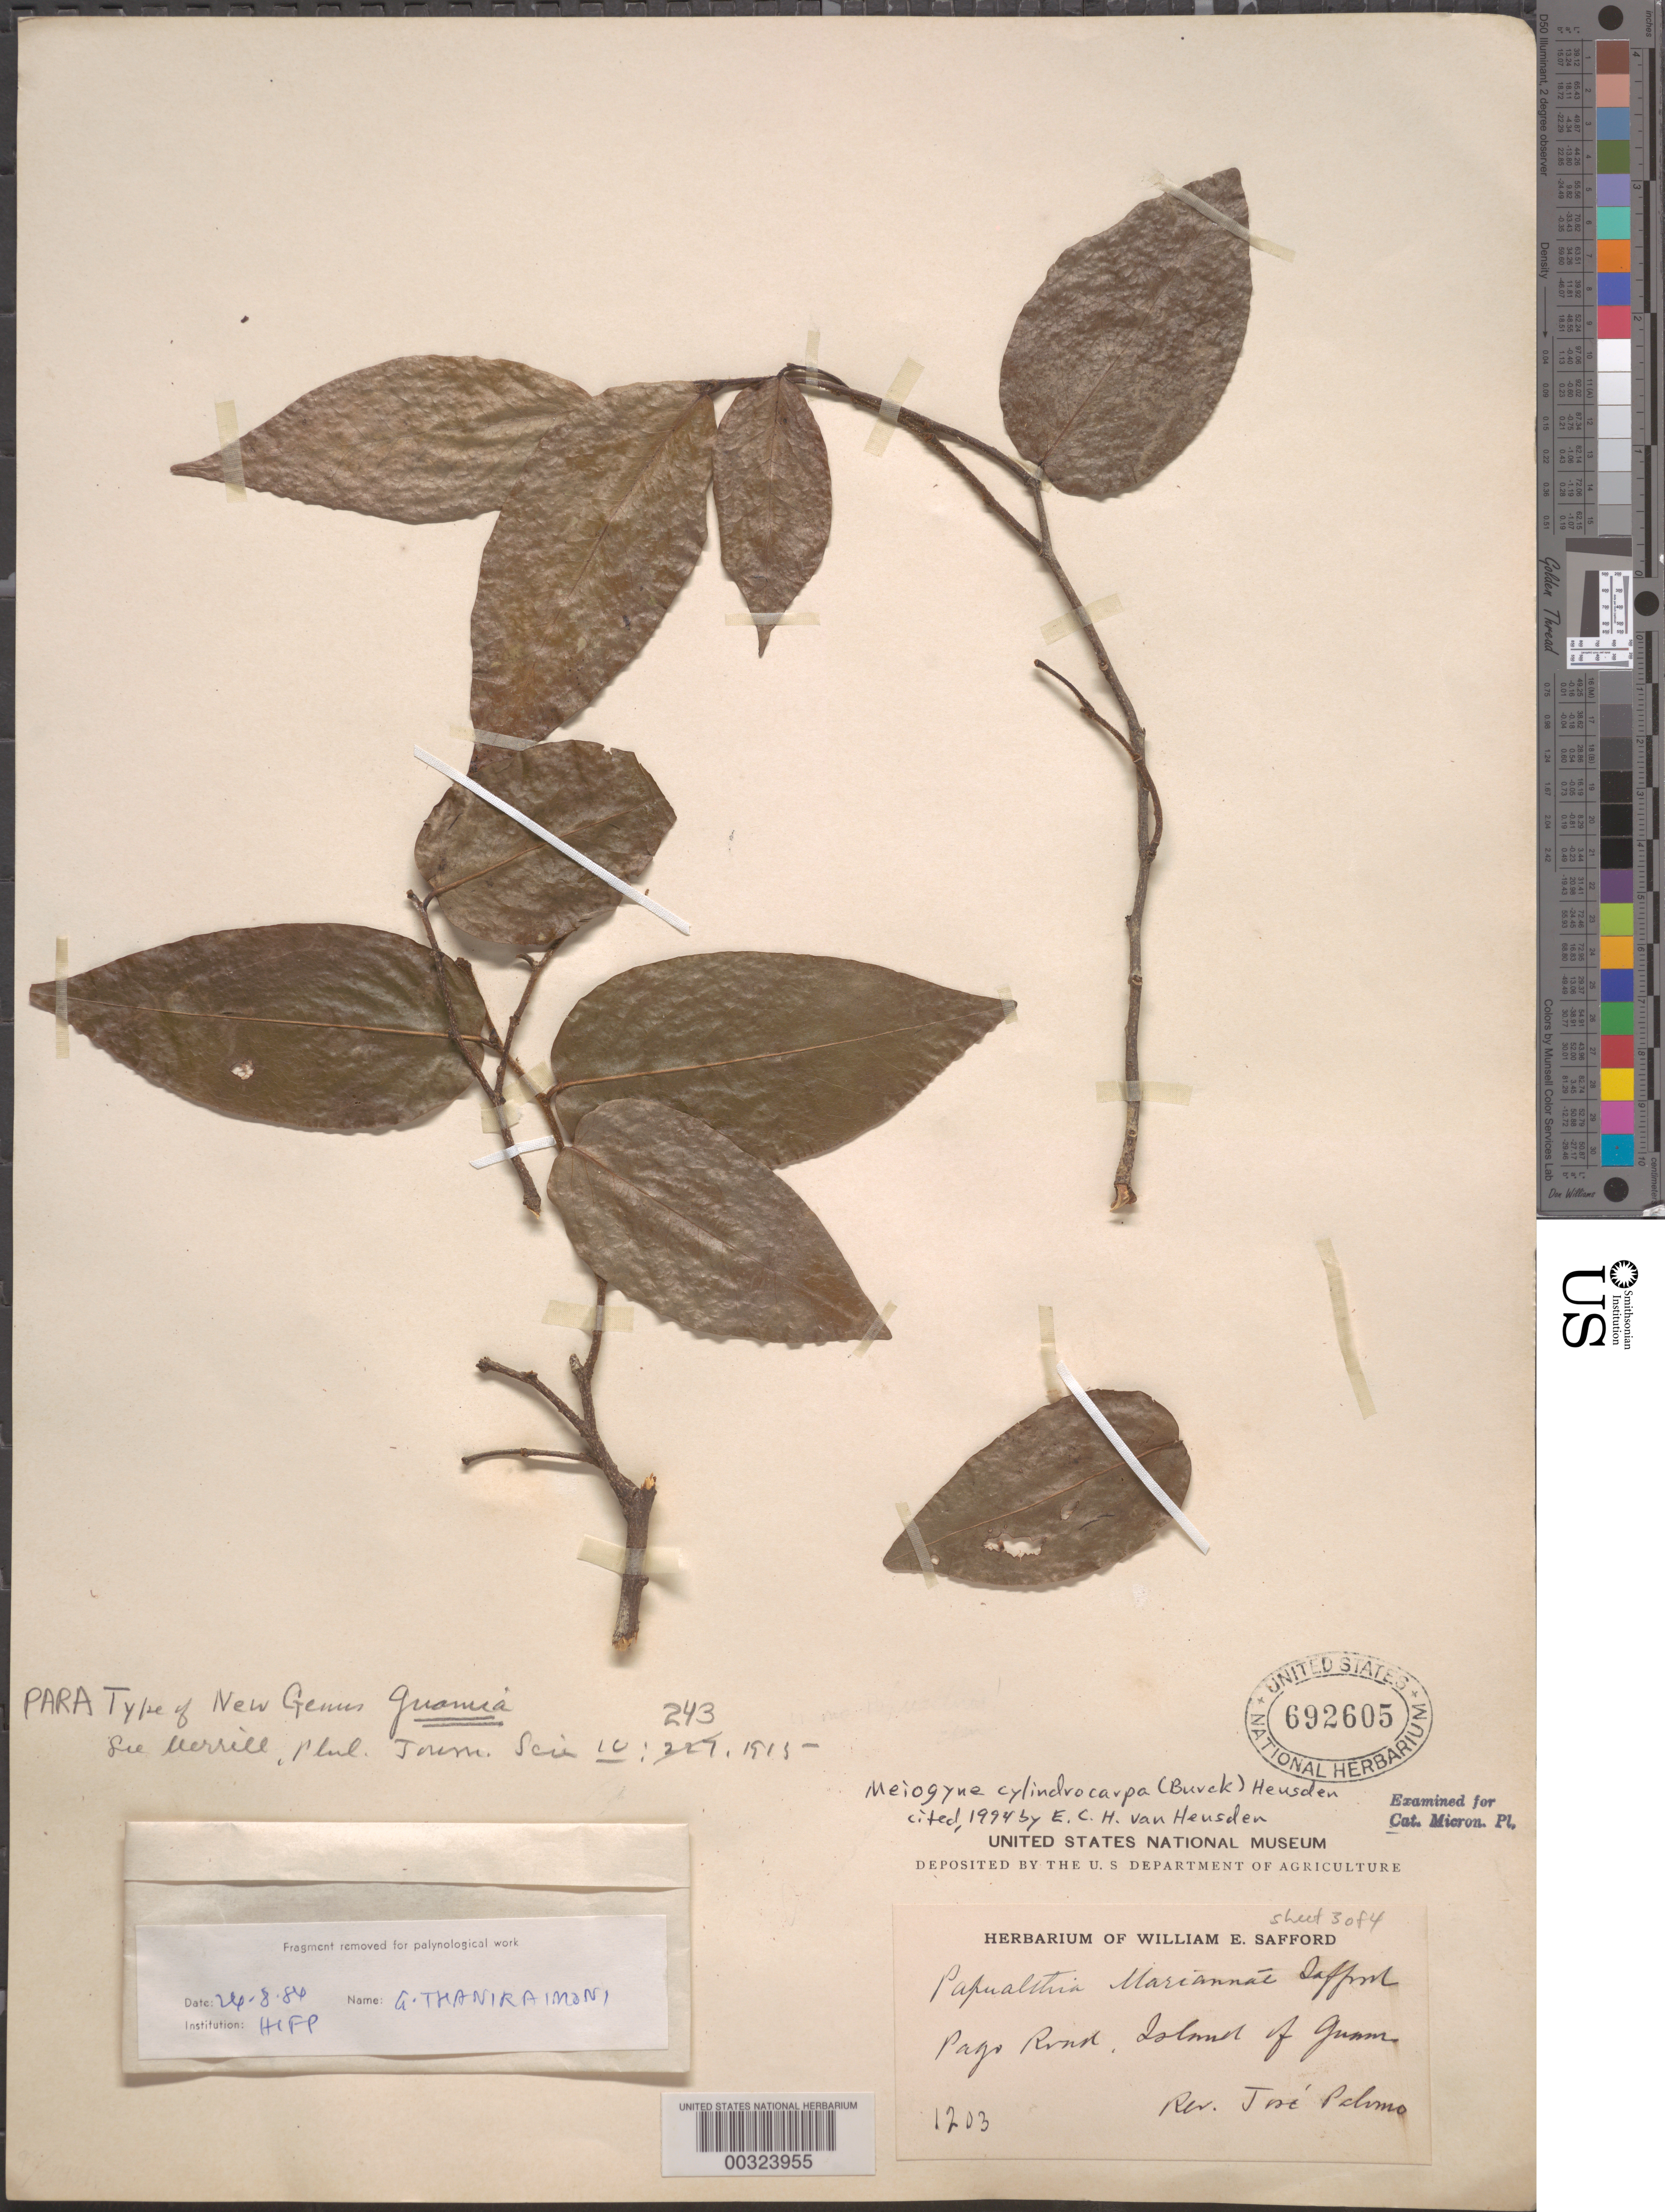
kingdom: Plantae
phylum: Tracheophyta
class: Magnoliopsida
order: Magnoliales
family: Annonaceae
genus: Meiogyne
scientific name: Meiogyne cylindrocarpa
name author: (Burck) Van Huesden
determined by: Heusden, E. C. H. van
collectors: J. Palomo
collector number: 1203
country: Guam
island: Guam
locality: Pago road.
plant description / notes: This rather mysterious record was imported from the type register as "Guamia see pub. Merr." [1915, Philipp. J. Sci., C. 10: 227]. This is not a validly published name and it does not appear to be a type specimen. Specimen not located (Oct. 2014) in either the type herbarium or the main herbarium.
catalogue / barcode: US 692605